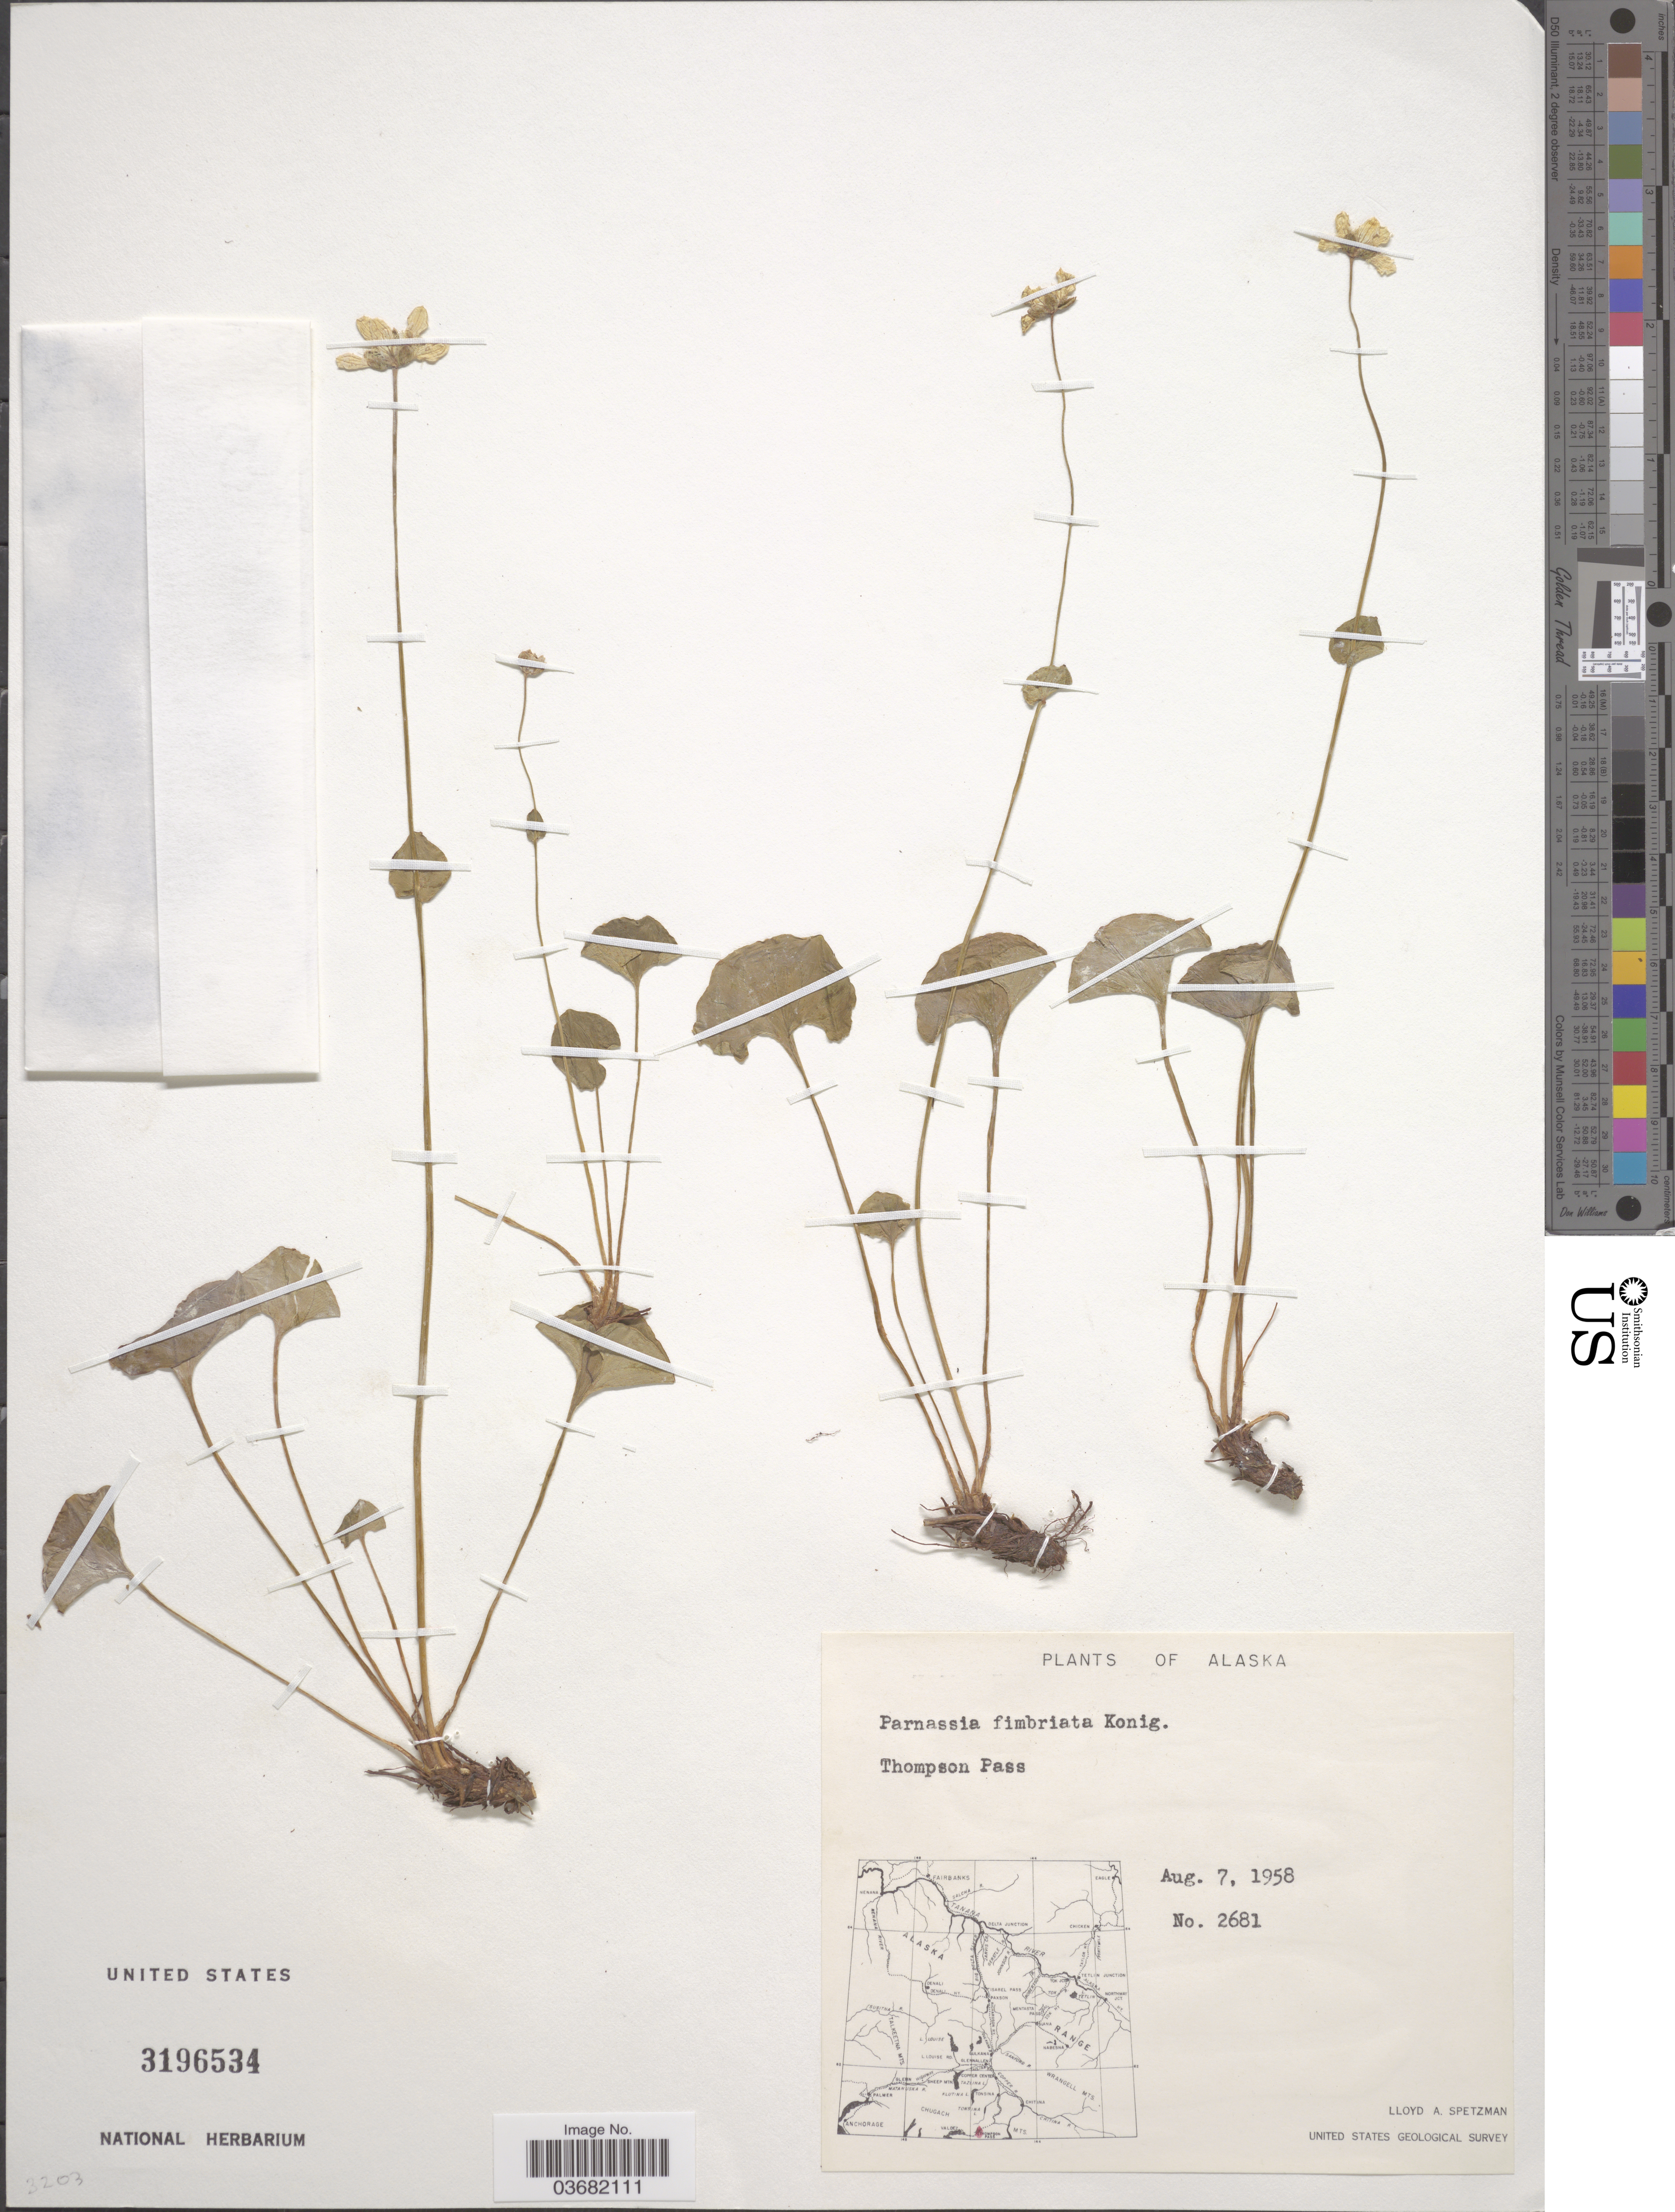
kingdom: Plantae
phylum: Tracheophyta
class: Magnoliopsida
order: Celastrales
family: Parnassiaceae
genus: Parnassia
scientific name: Parnassia fimbriata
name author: K.D. Koenig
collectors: L. Spetzman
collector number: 2681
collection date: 1958-08-07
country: United States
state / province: Alaska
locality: Thompson Pass. United States Geological Survey.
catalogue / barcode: US 3196534